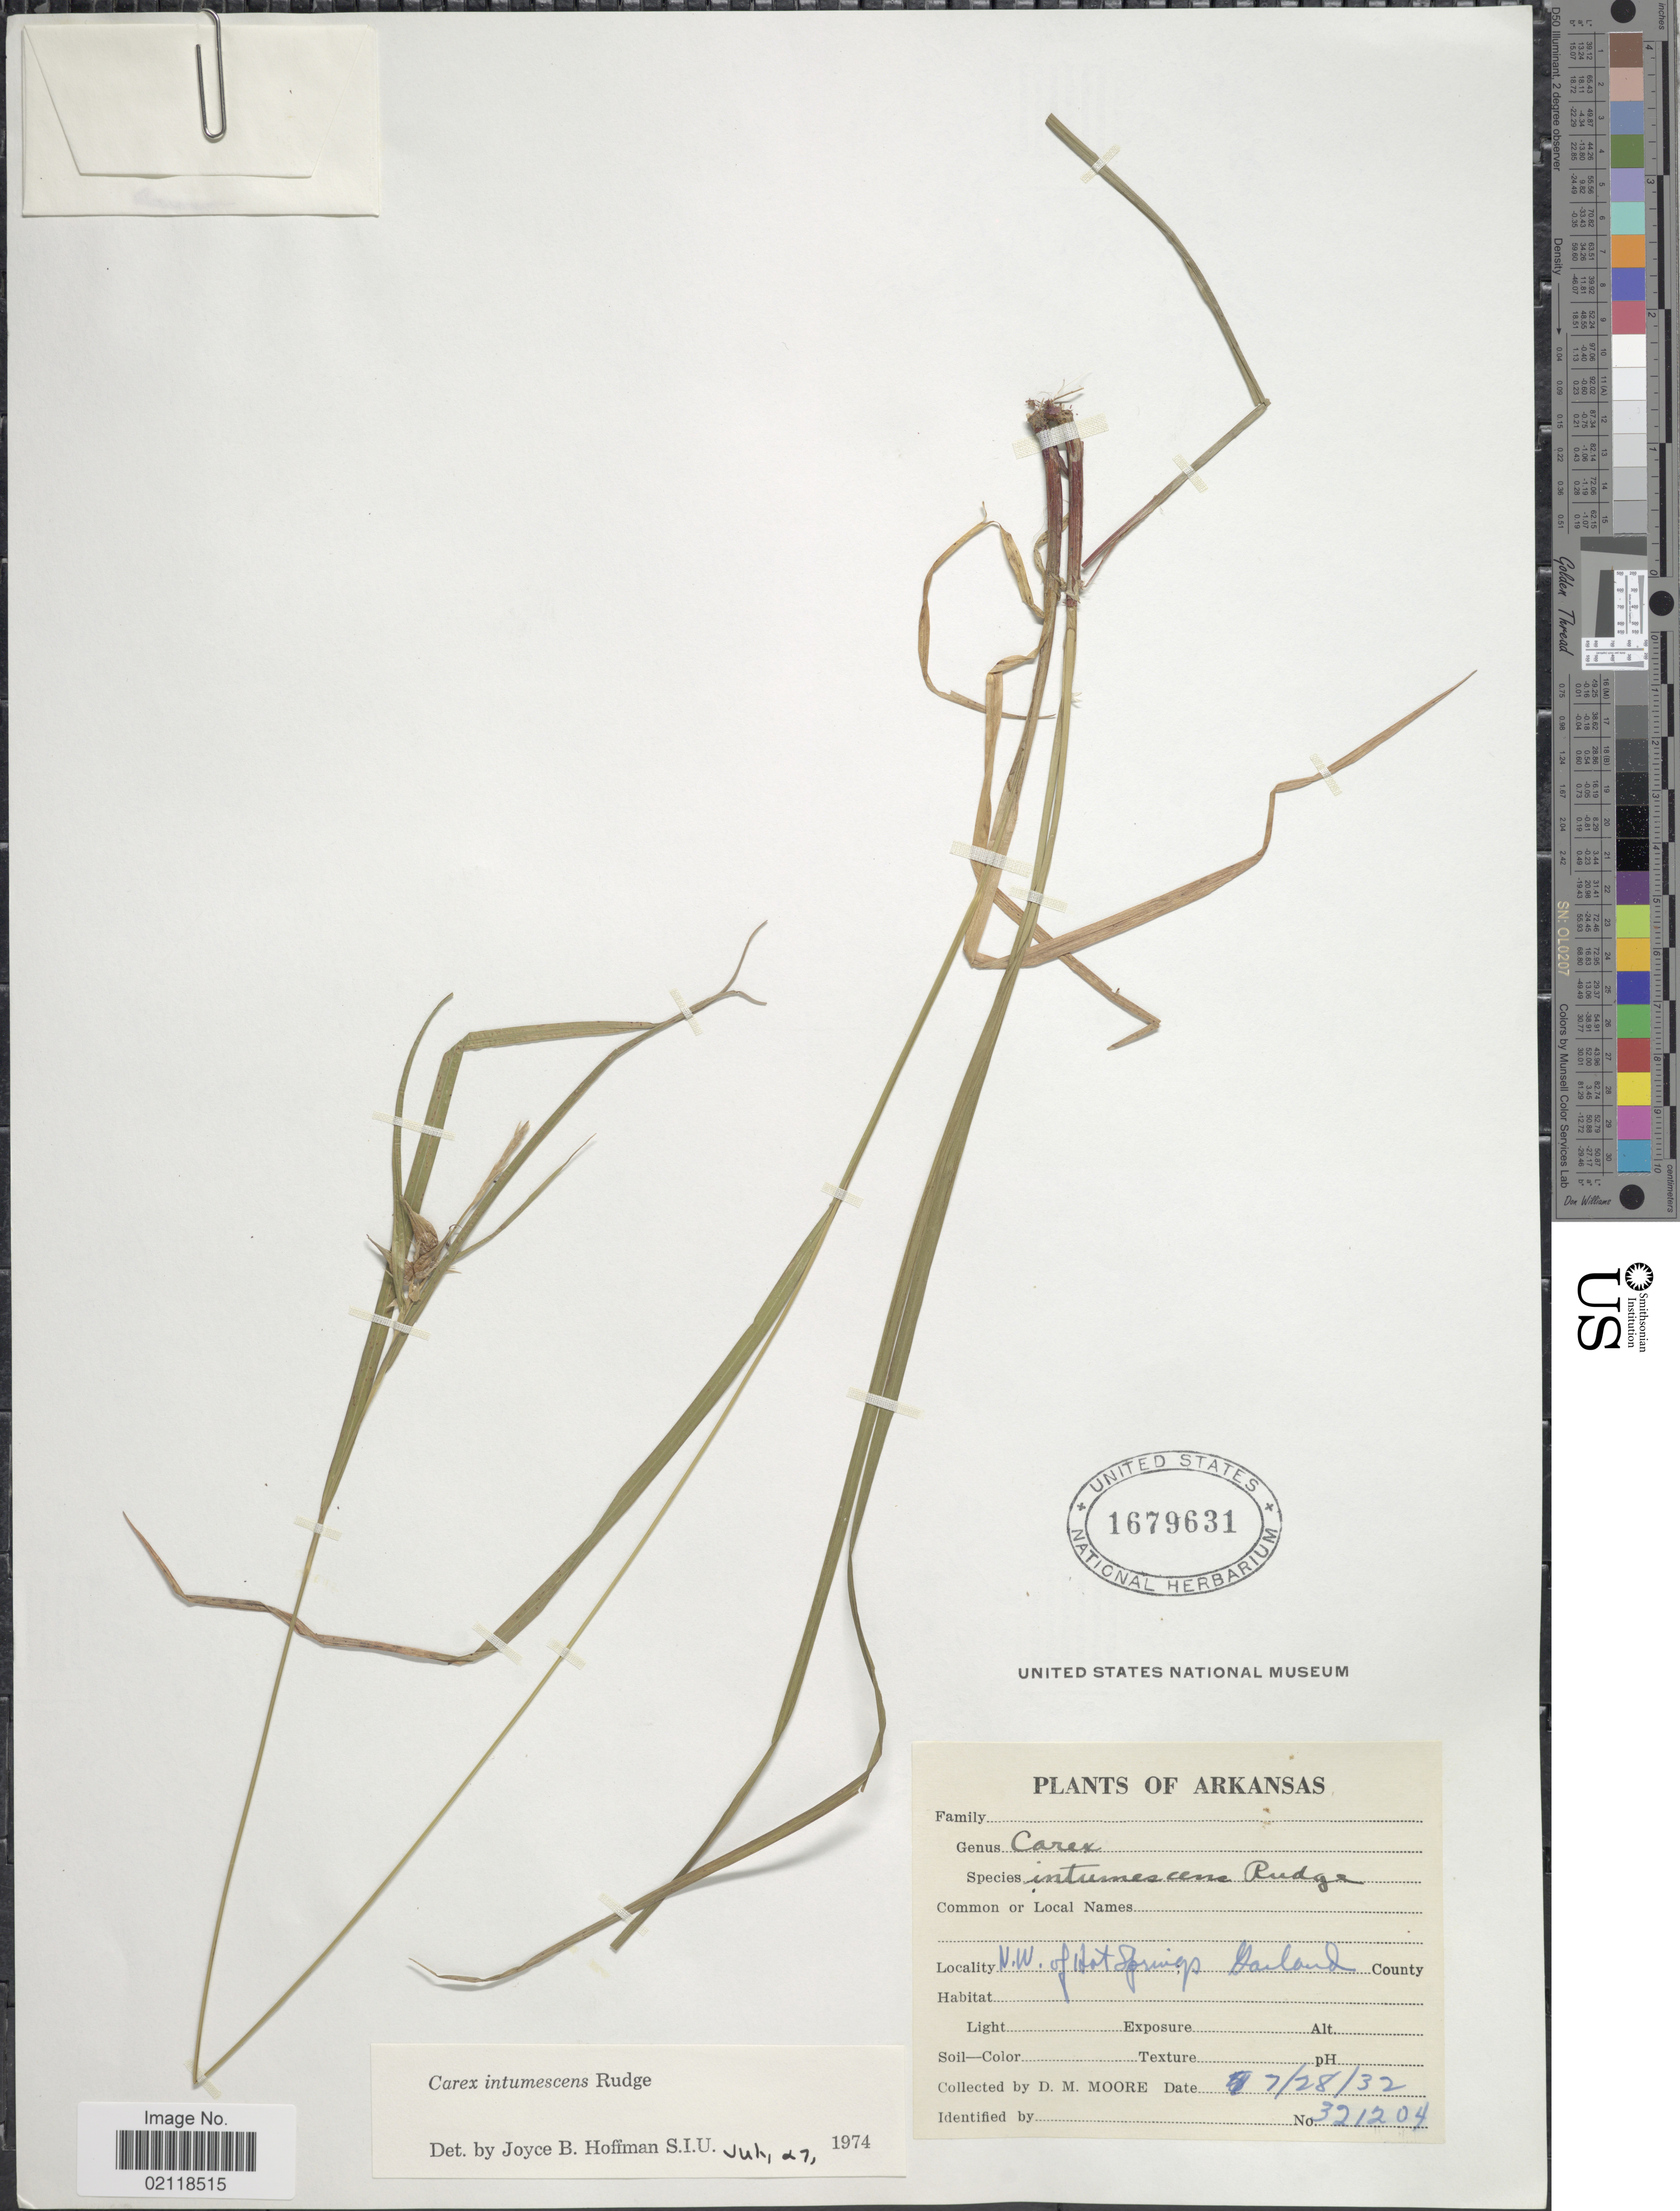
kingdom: Plantae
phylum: Tracheophyta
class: Liliopsida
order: Poales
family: Cyperaceae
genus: Carex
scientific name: Carex intumescens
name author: Rudge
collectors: D. Moore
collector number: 321204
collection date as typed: Transcribed d/m/y: 28/7/32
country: United States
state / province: Arkansas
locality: N.W. of Hot Springs Garland County.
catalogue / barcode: US 1679631